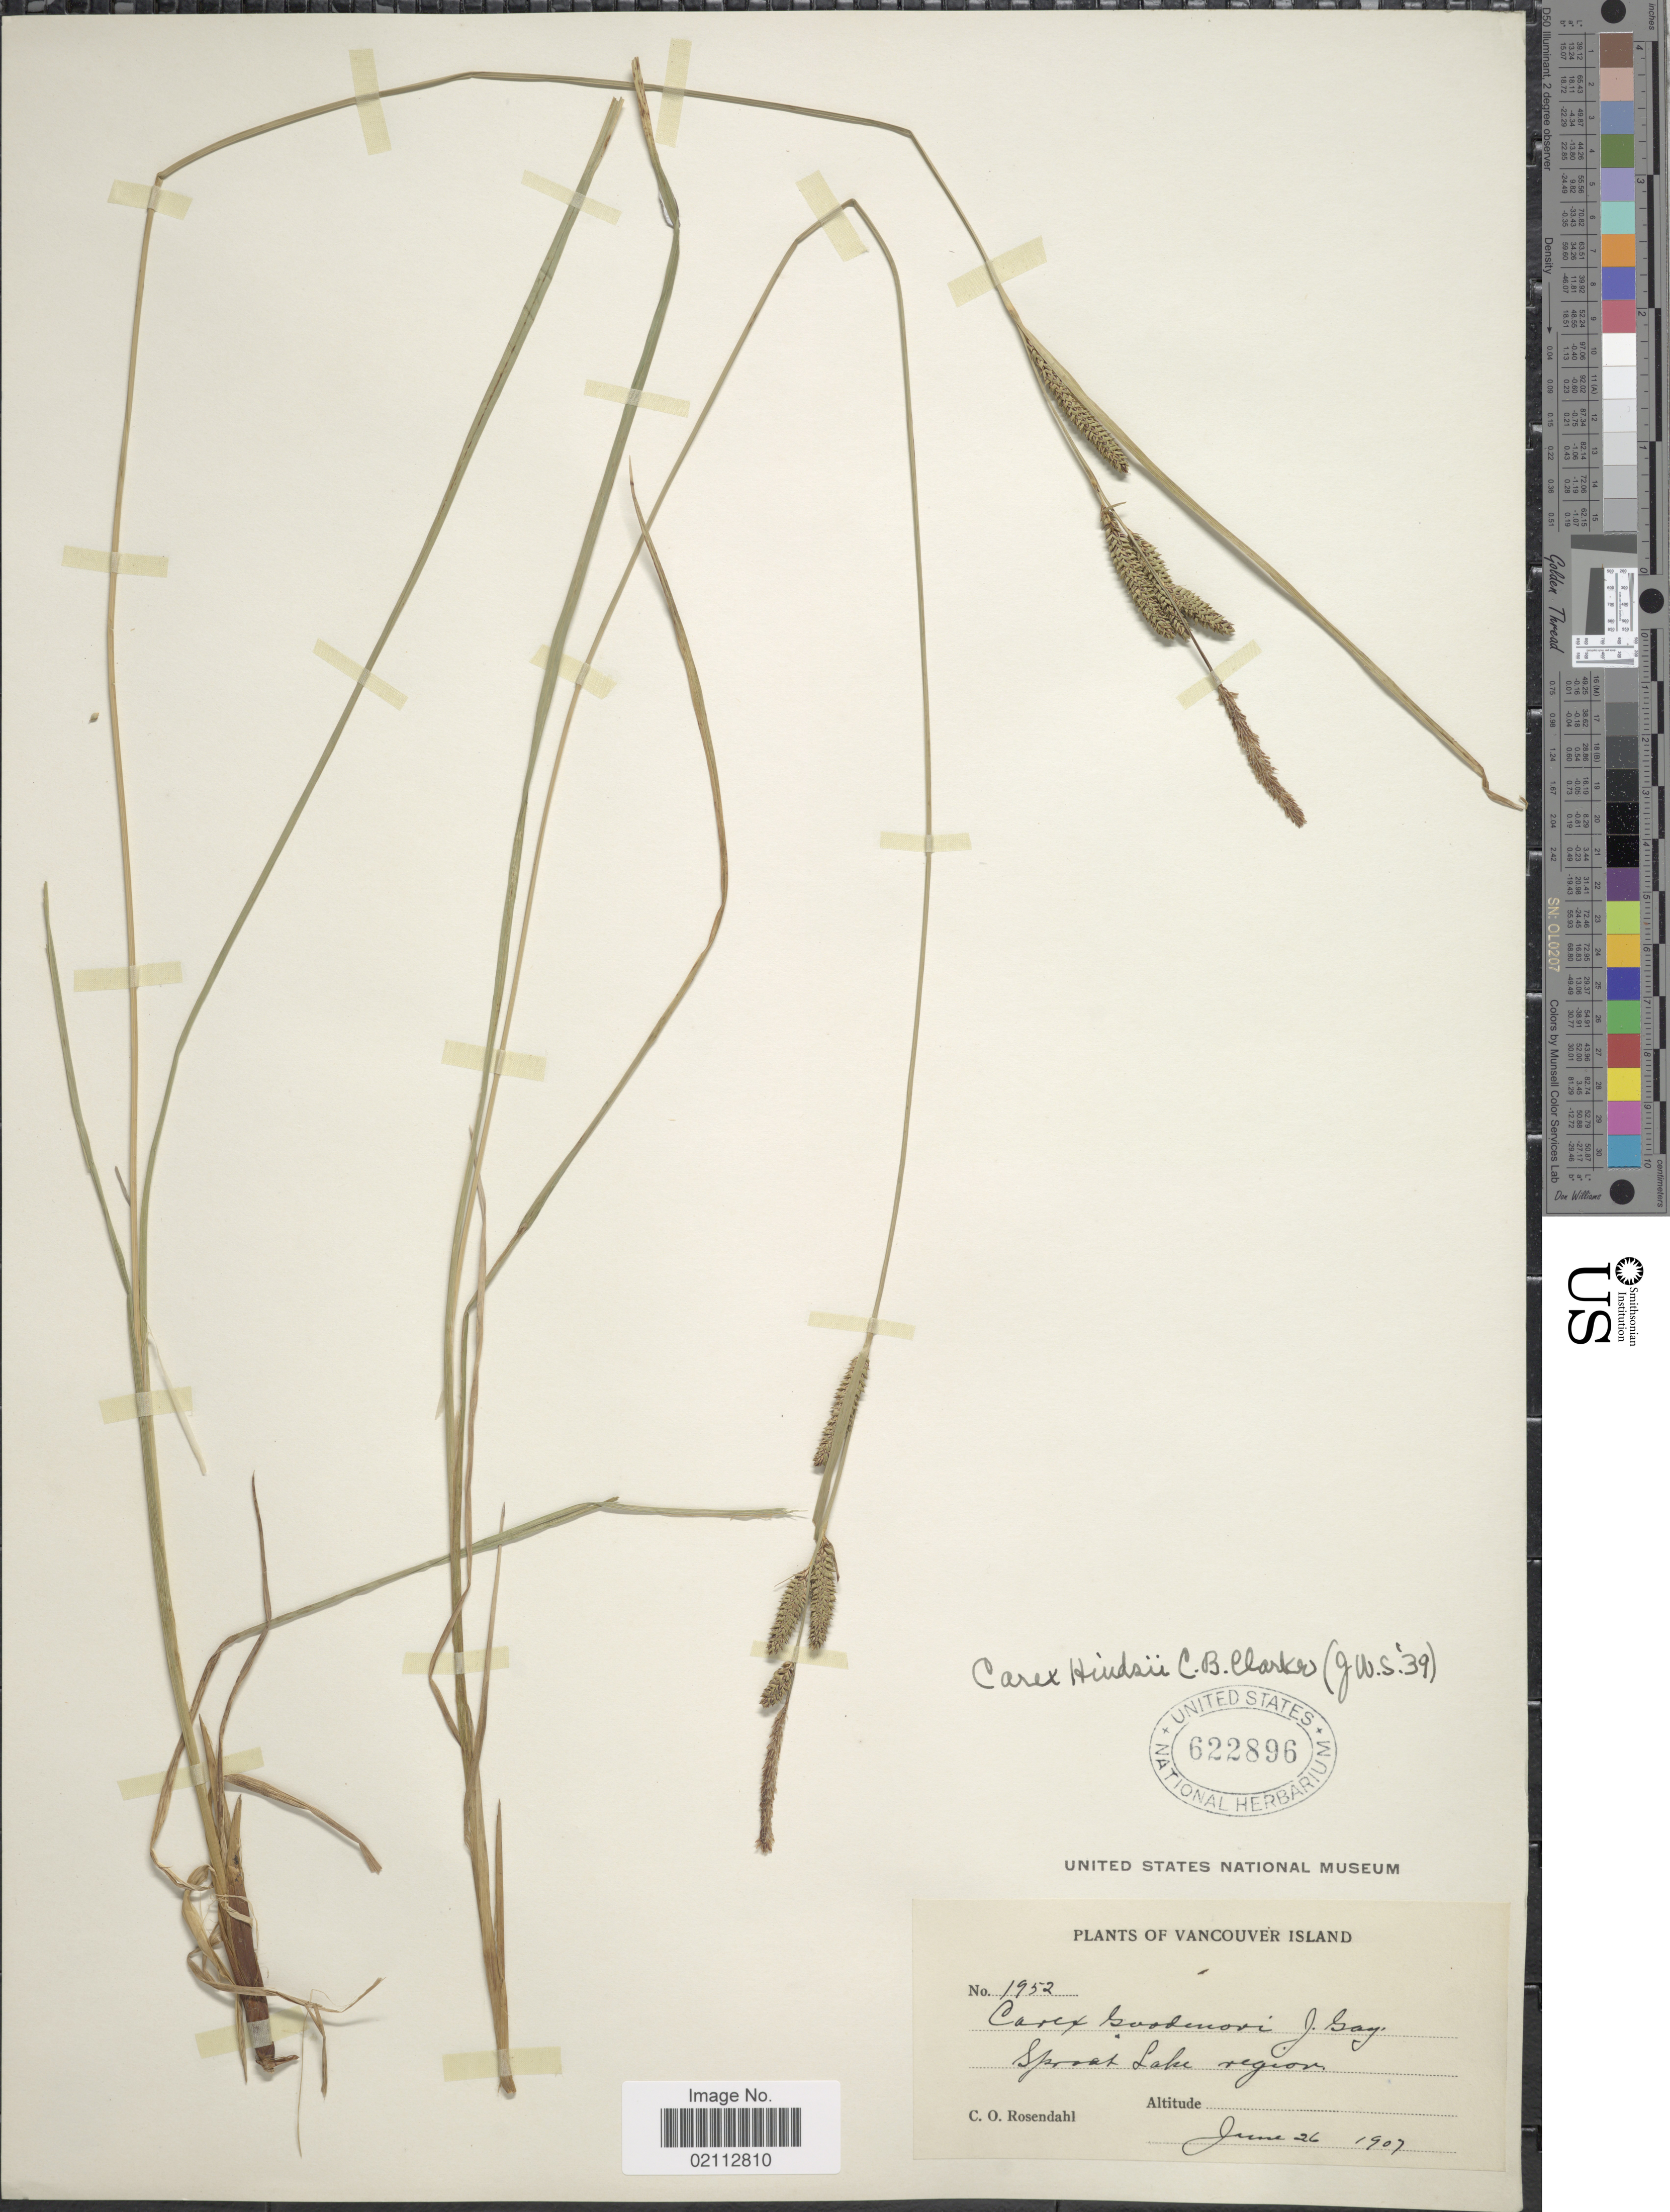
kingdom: Plantae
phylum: Tracheophyta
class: Liliopsida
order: Poales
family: Cyperaceae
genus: Carex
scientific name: Carex kelloggii var. limnophila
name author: (Holm) B.L. Wilson & R.E. Brainerd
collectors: C. O. Rosendahl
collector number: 1952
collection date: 1907-06-26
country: Canada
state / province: British Columbia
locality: Vancouver Island. Sproat Lake region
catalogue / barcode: US 622896